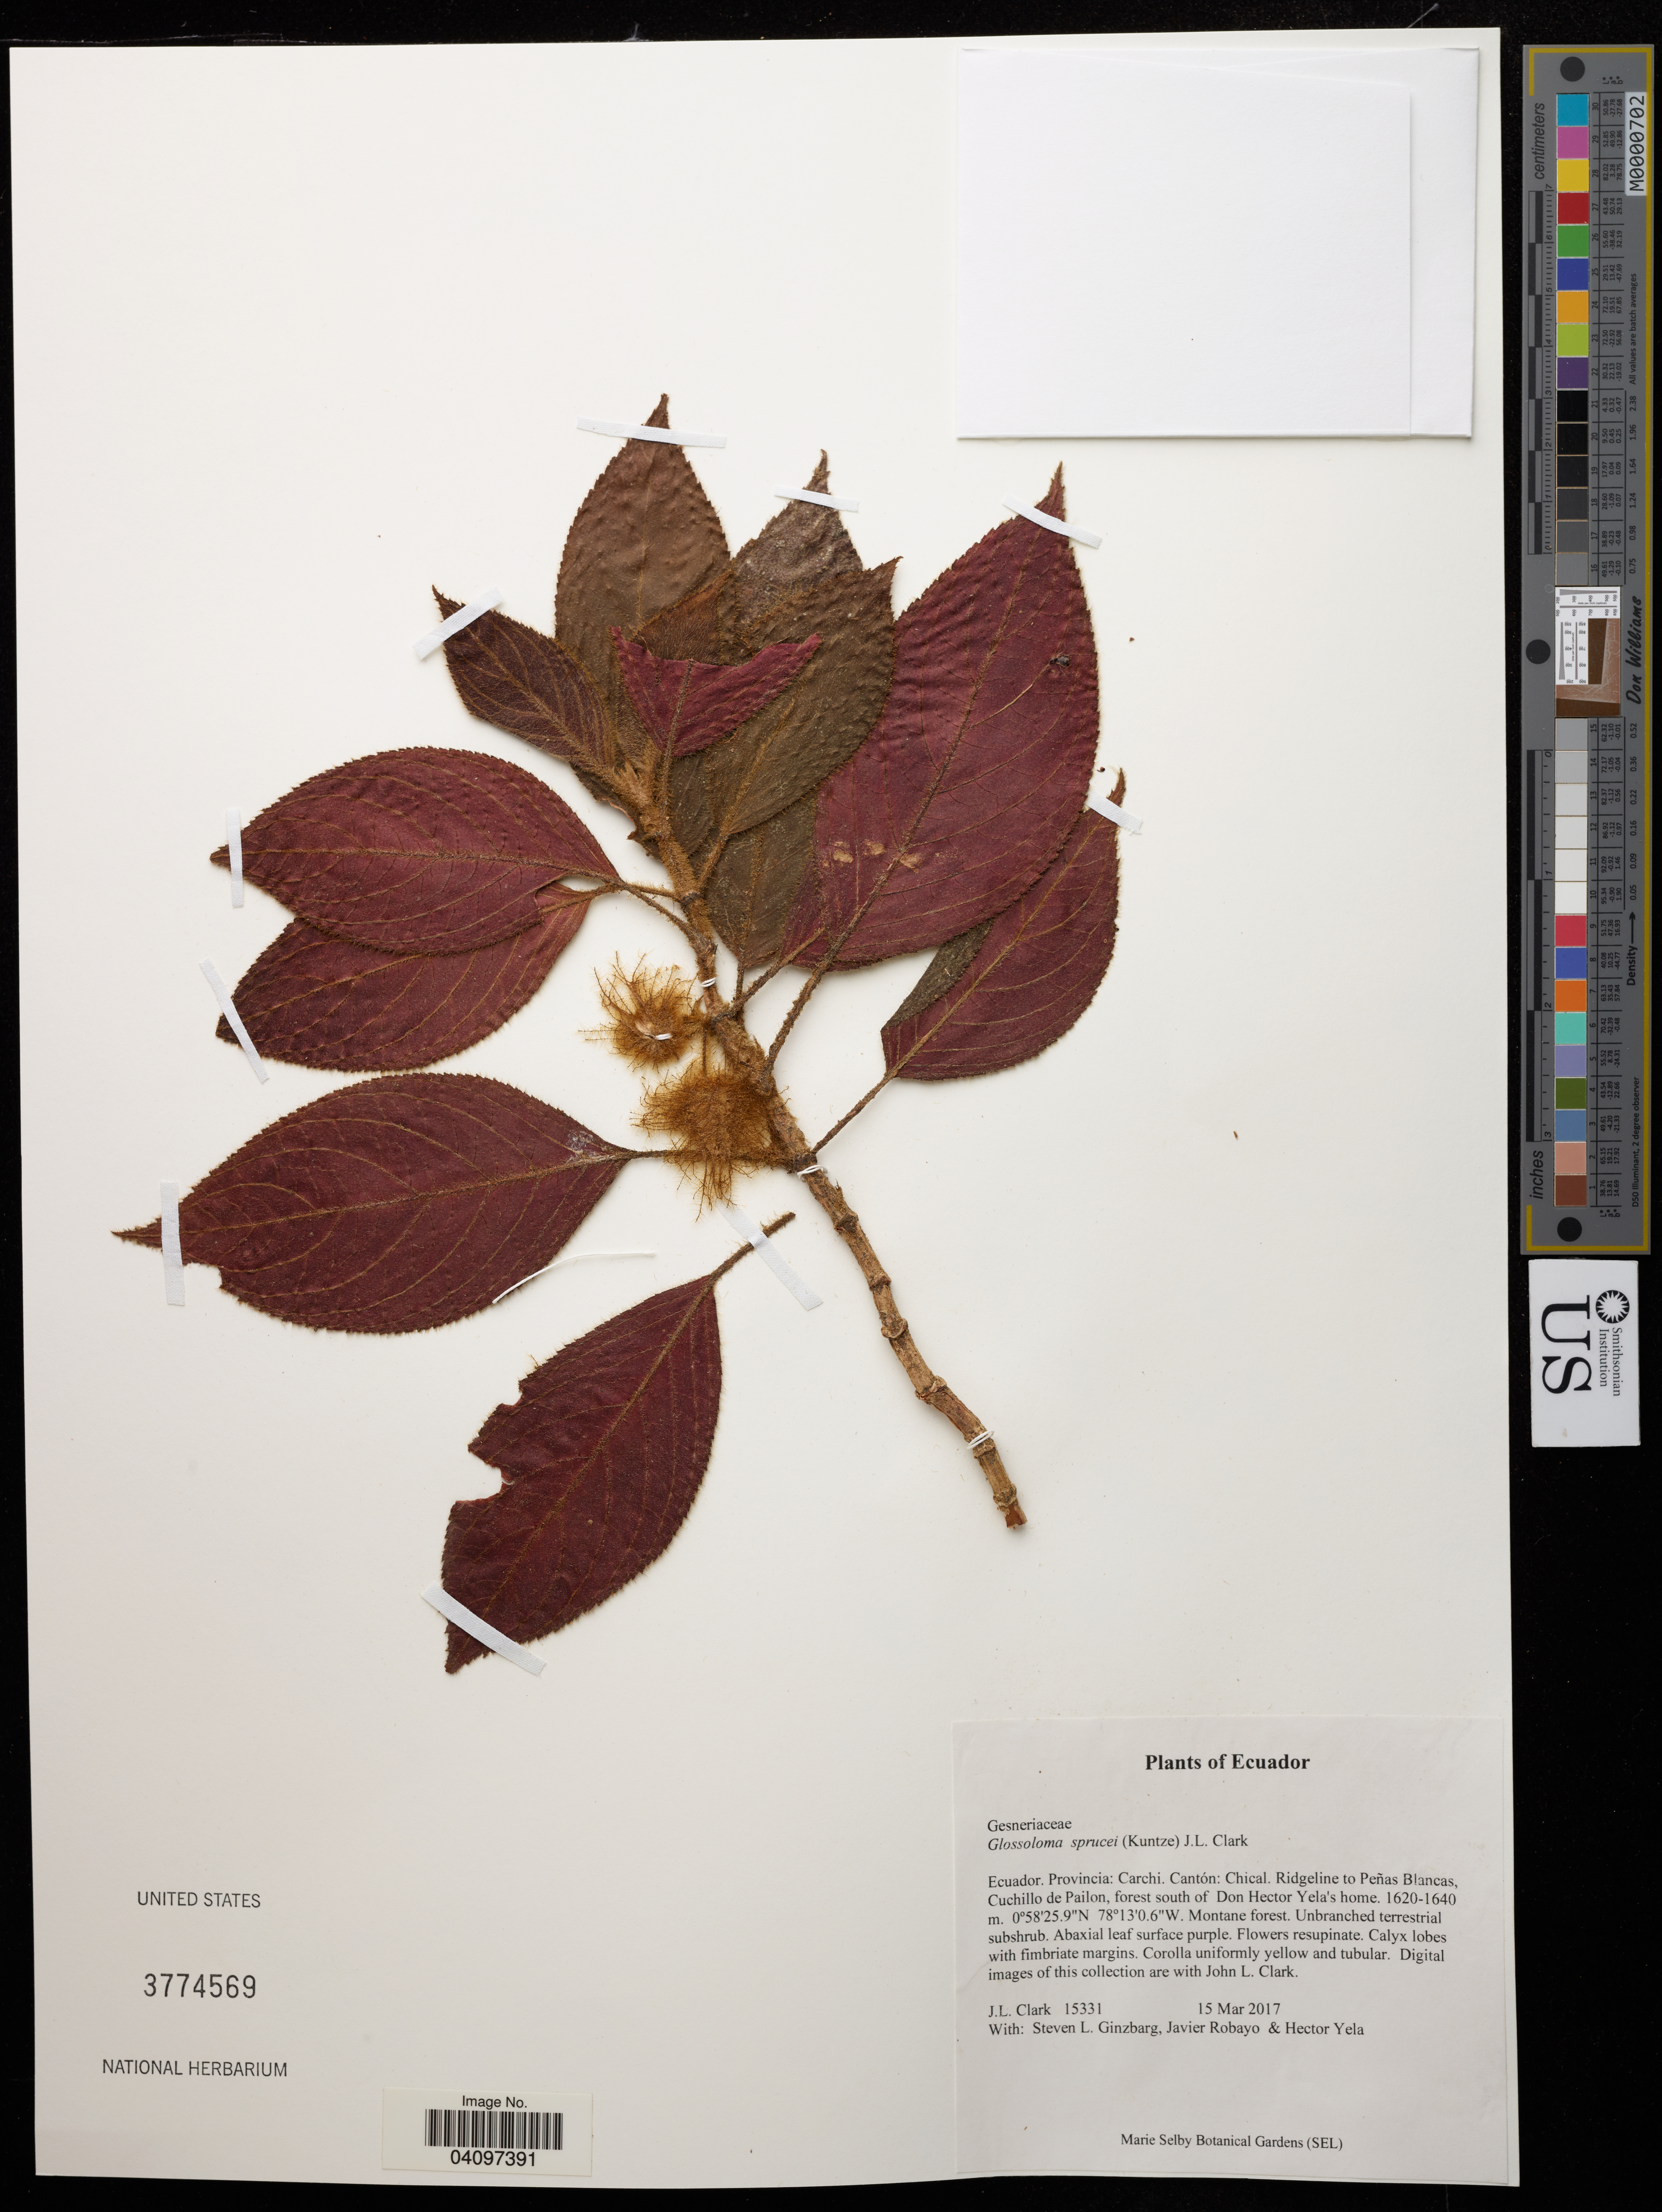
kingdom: Plantae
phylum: Tracheophyta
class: Magnoliopsida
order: Lamiales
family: Gesneriaceae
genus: Glossoloma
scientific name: Glossoloma sprucei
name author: (Kuntze) J.L. Clark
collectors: J. Clark, S. Ginzbarg & J. Robayo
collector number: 15331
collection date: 2017-03-15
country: Ecuador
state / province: Carchi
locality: Cantón: Chical. Ridgeline to Peñas Blancas, Cuchillo de Pailon, forest south of Don Hector Yela's home.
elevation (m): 1620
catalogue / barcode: US 3774569